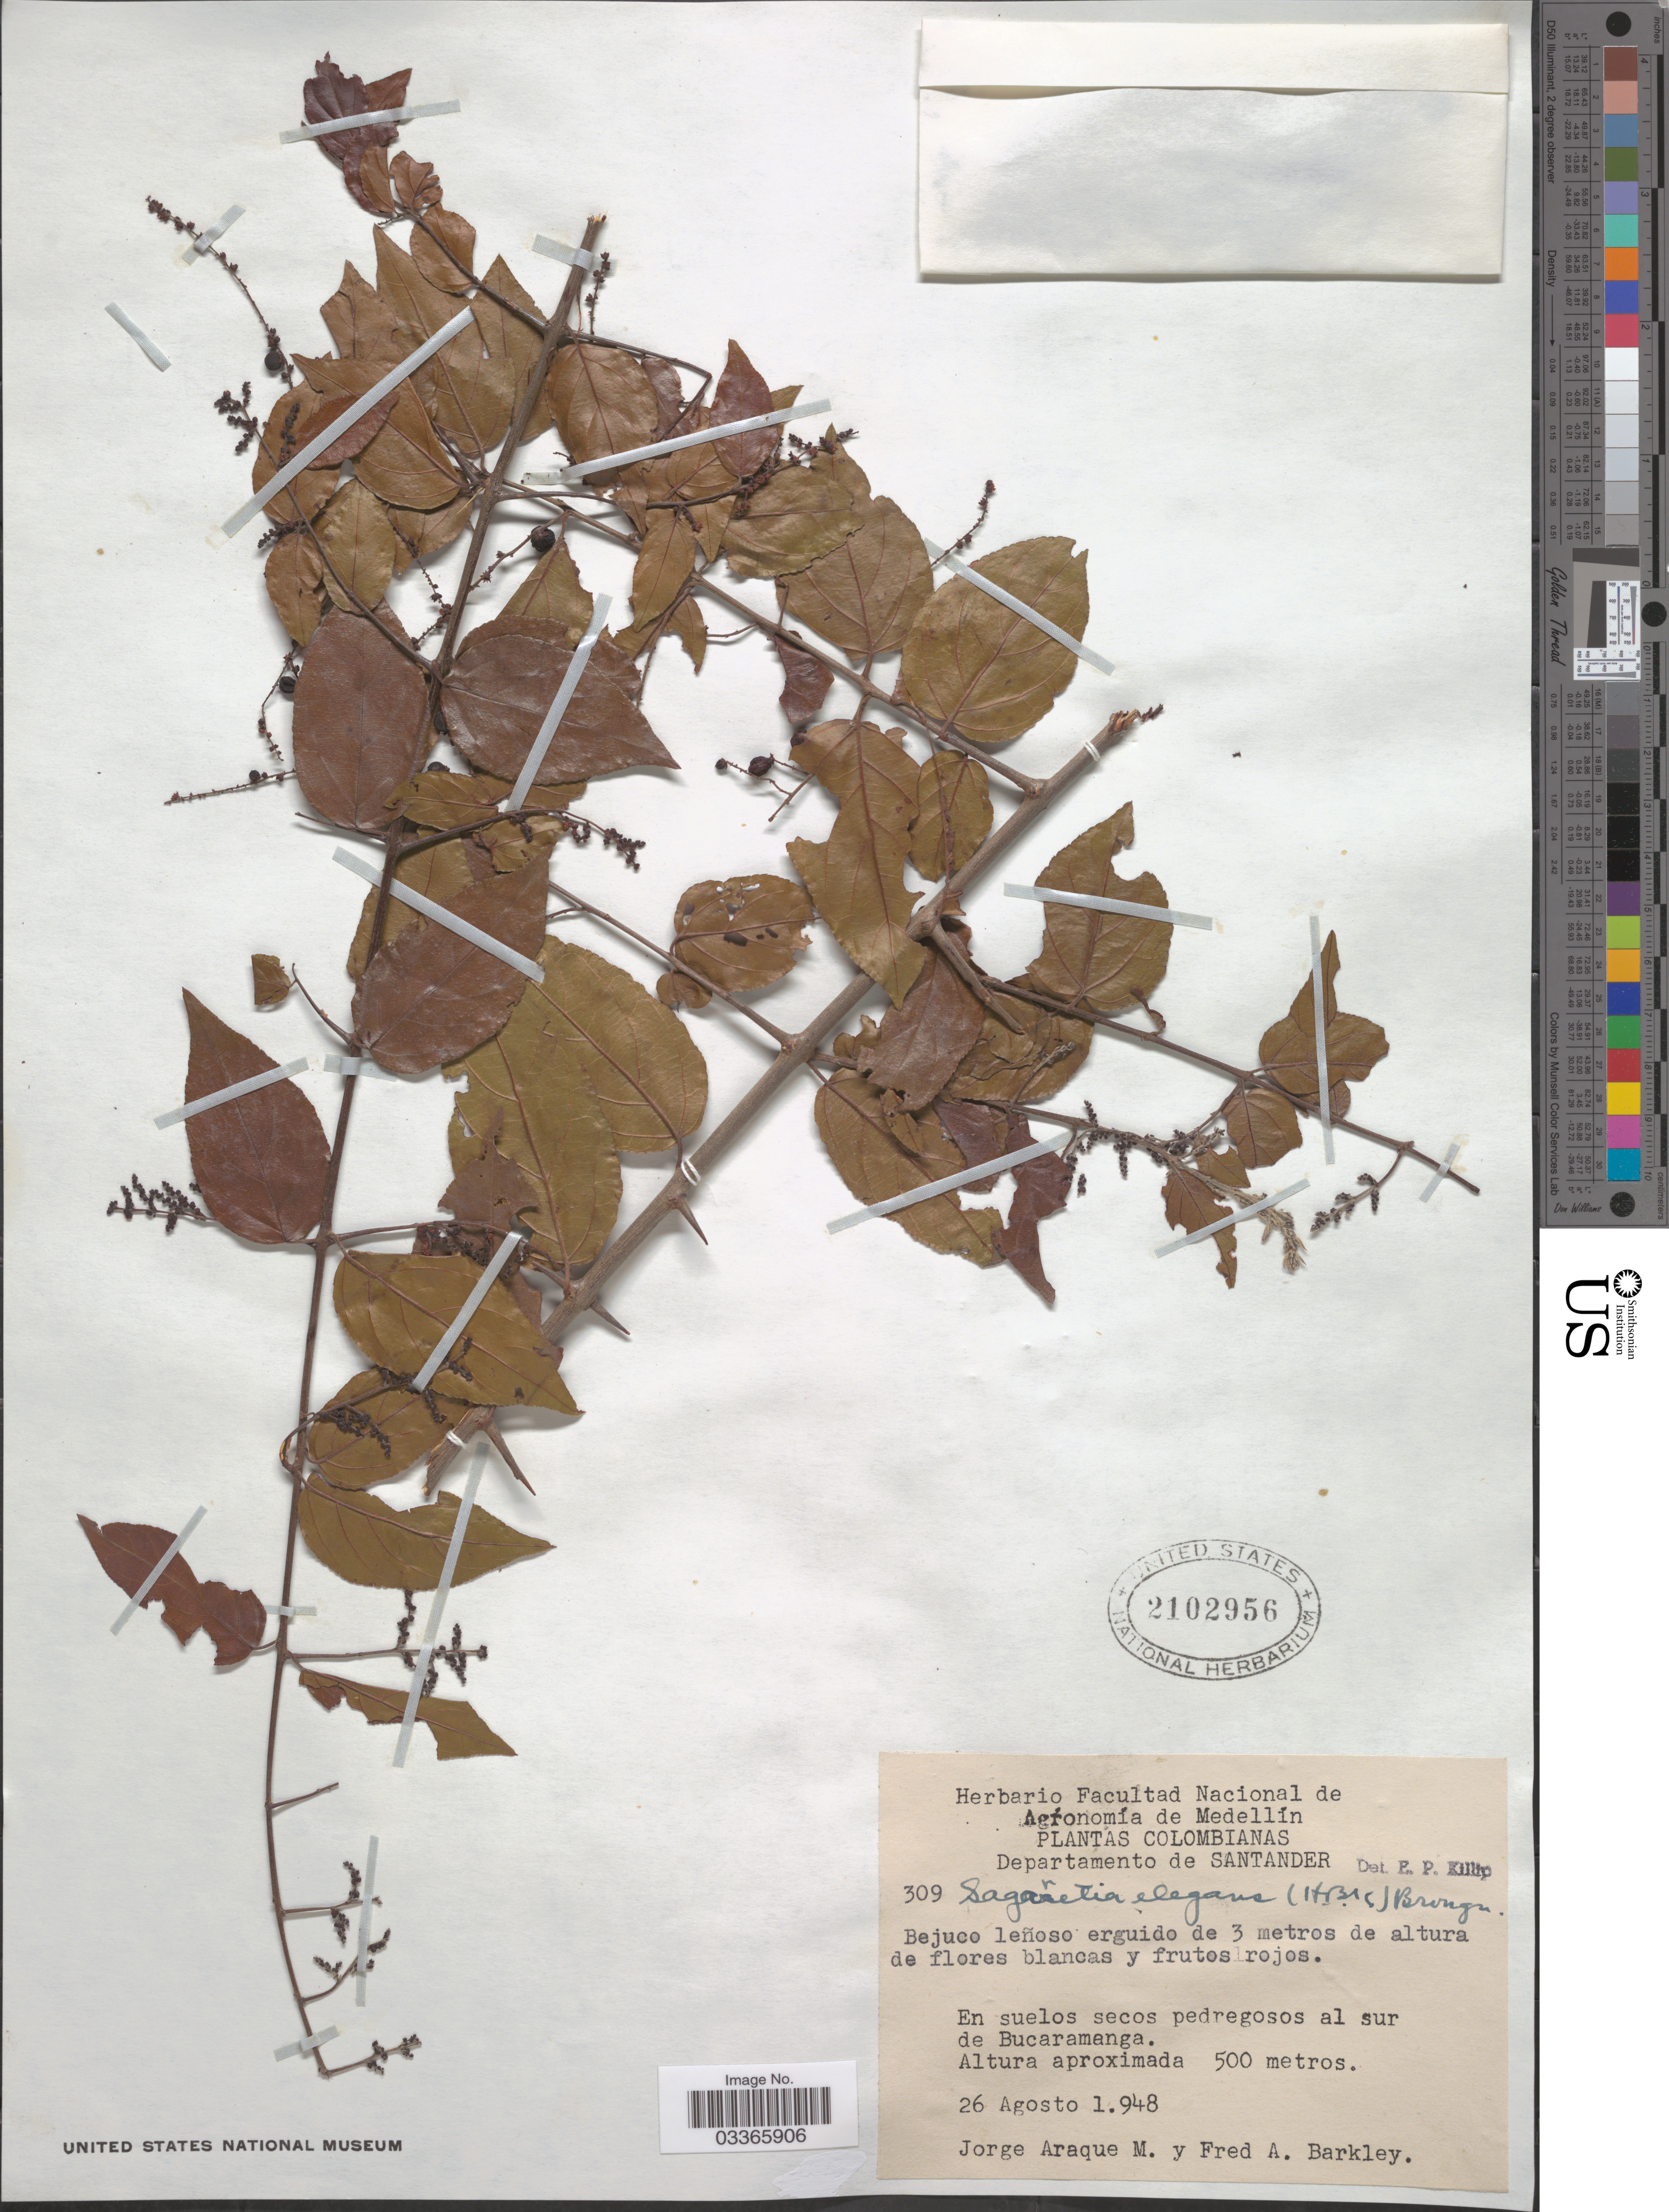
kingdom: Plantae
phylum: Tracheophyta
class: Magnoliopsida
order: Rosales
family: Rhamnaceae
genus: Sageretia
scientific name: Sageretia elegans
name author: (Kunth) Brongn.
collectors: J. Araque Molina & F. A. Barkley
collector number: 309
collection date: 1948-08-26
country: Colombia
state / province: Santander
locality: Departamento de Santander. En suelos secos pedregosos al sur de Bucaramanga.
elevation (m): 500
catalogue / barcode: US 2102956